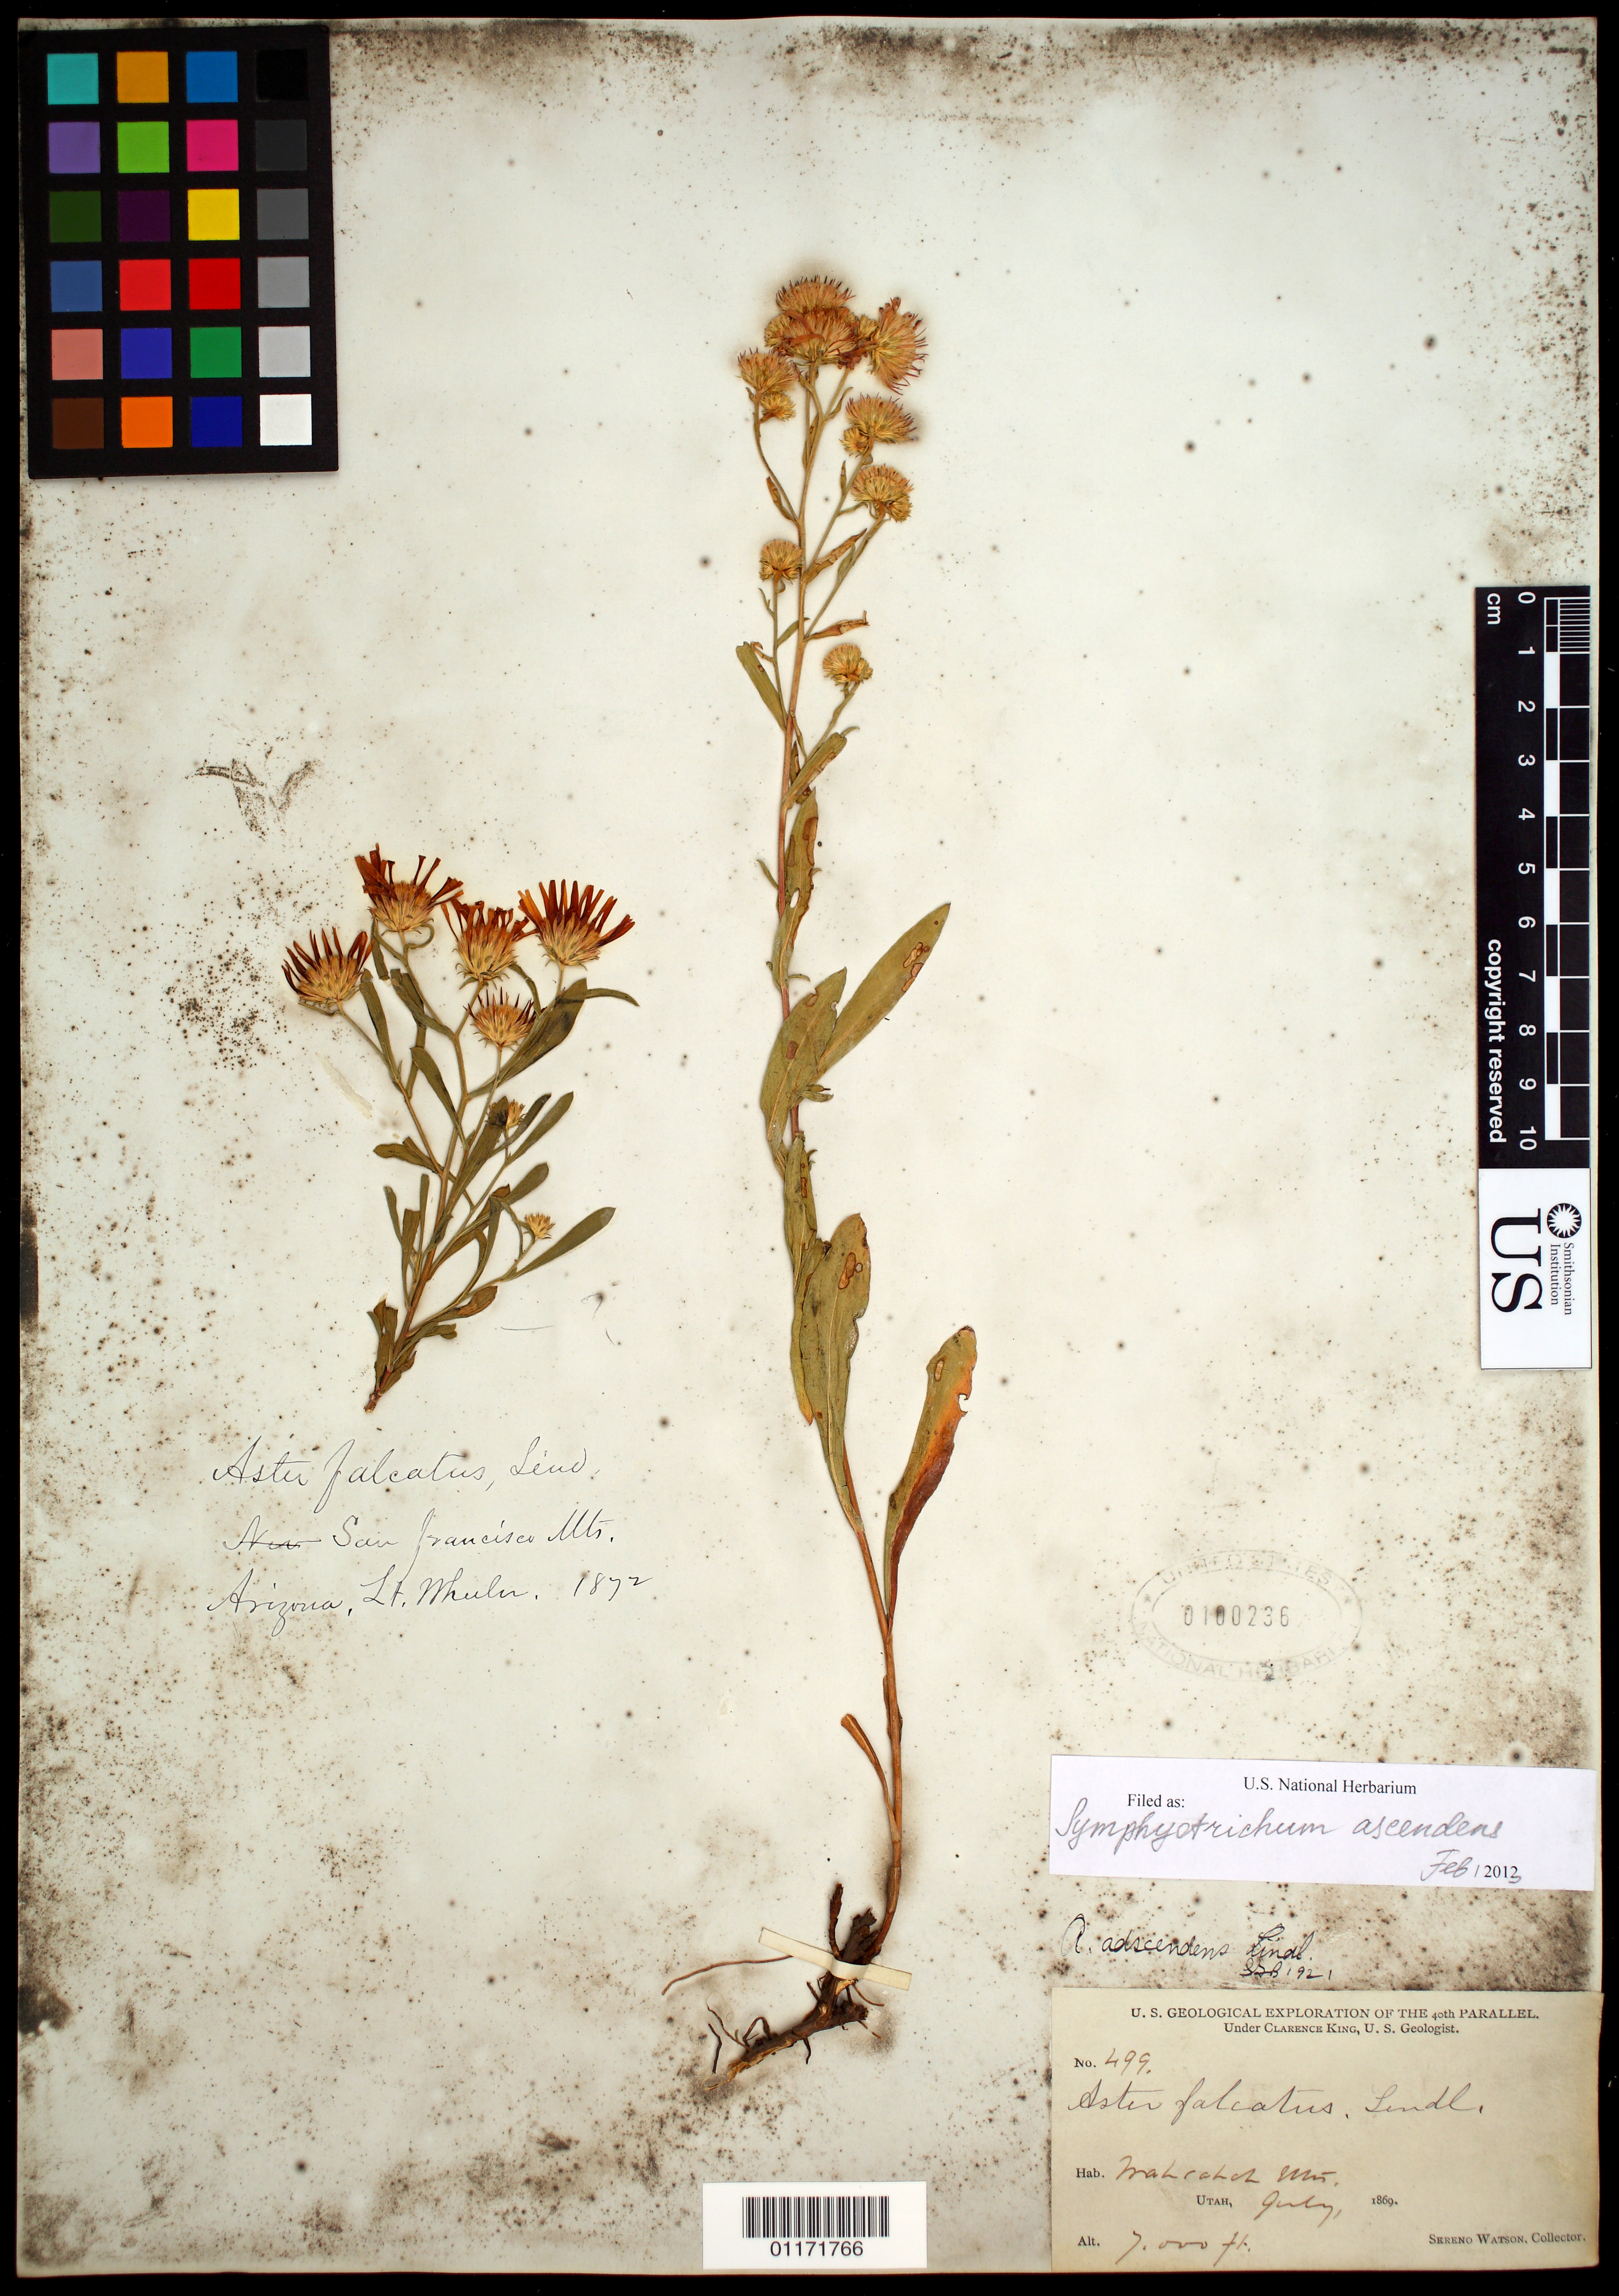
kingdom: Plantae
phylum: Tracheophyta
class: Magnoliopsida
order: Asterales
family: Asteraceae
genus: Symphyotrichum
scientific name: Symphyotrichum ascendens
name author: (Lindl.) G.L. Nesom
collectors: S. Watson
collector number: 499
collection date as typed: Jul 1869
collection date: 1869-07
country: United States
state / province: Utah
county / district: Wasatch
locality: Wasatch Mts.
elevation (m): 2135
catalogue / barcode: US 100236